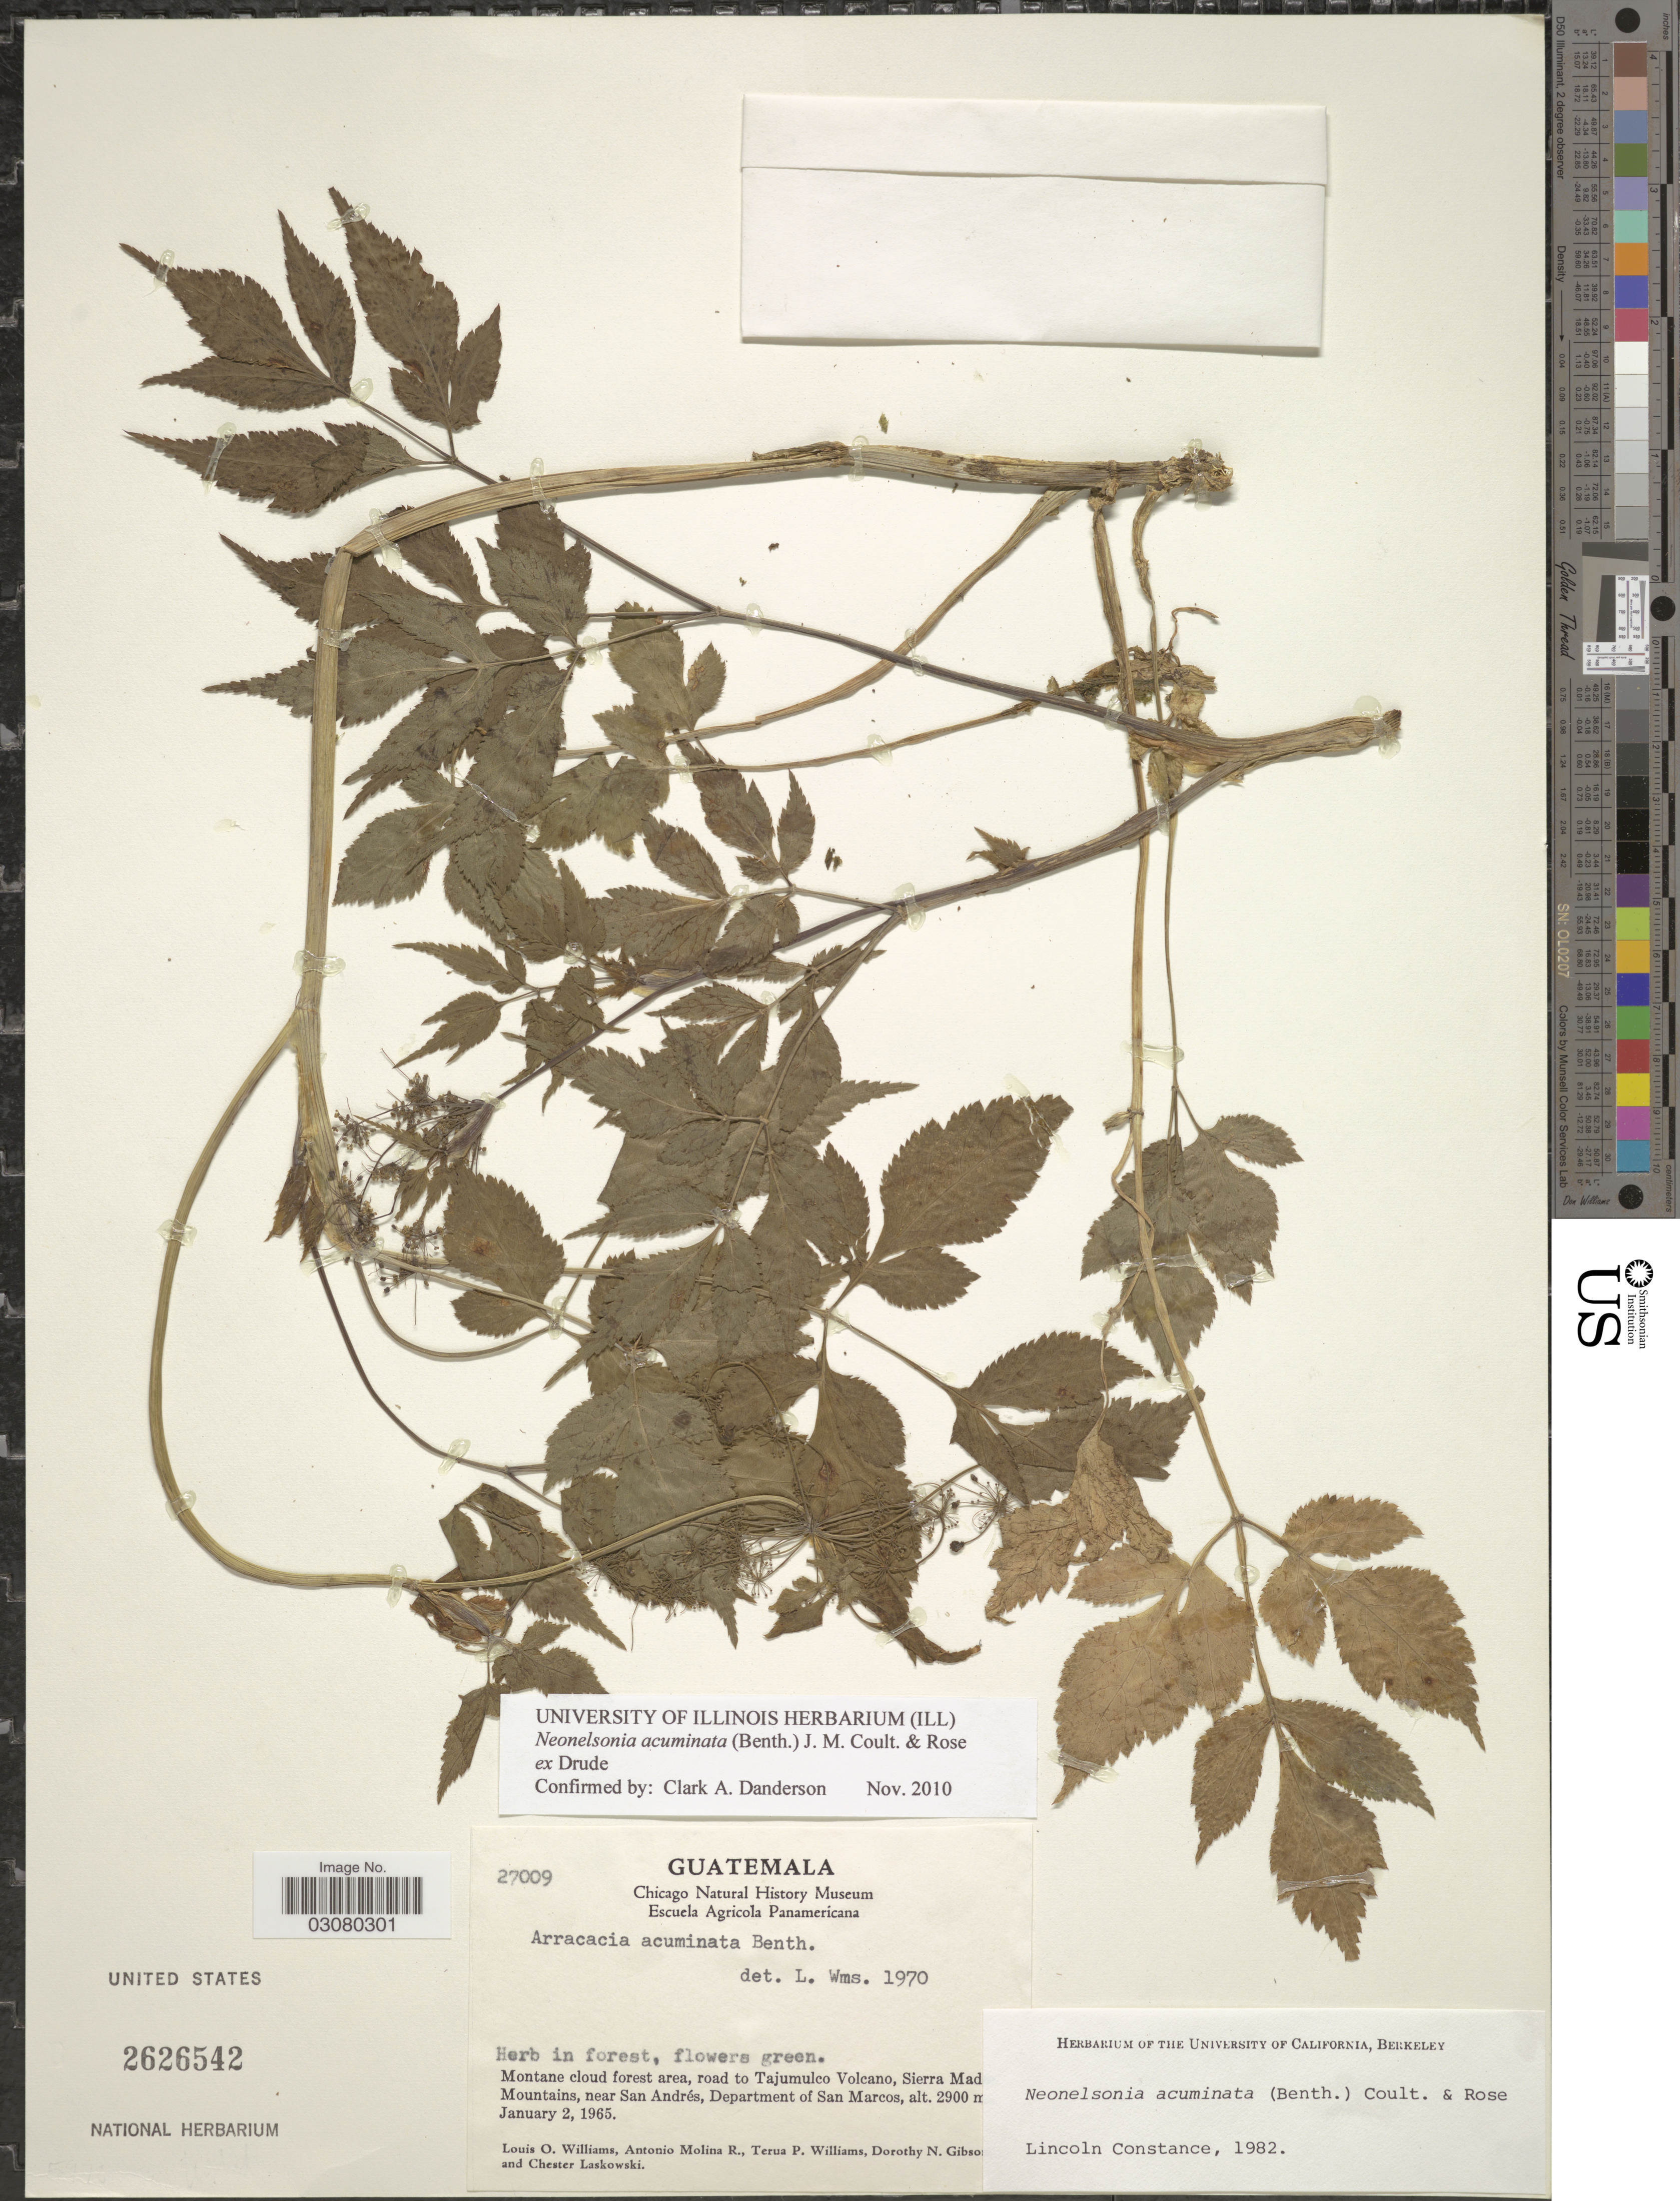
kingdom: Plantae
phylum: Tracheophyta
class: Magnoliopsida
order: Apiales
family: Apiaceae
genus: Neonelsonia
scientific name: Neonelsonia acuminata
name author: (Benth.) J.M. Coult. & Rose ex Drude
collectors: L. O. Williams, A. Molina R., T. Williams, D. N. Gibson & C. Laskowski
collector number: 27009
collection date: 1965-01-02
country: Guatemala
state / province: San Marcos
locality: Montane cloud forest area, road to Tajumulco Volcano, Sierra Mad [Madre] Mountains, near San Andrés, Department of San Marcos.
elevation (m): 2900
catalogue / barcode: US 2626542